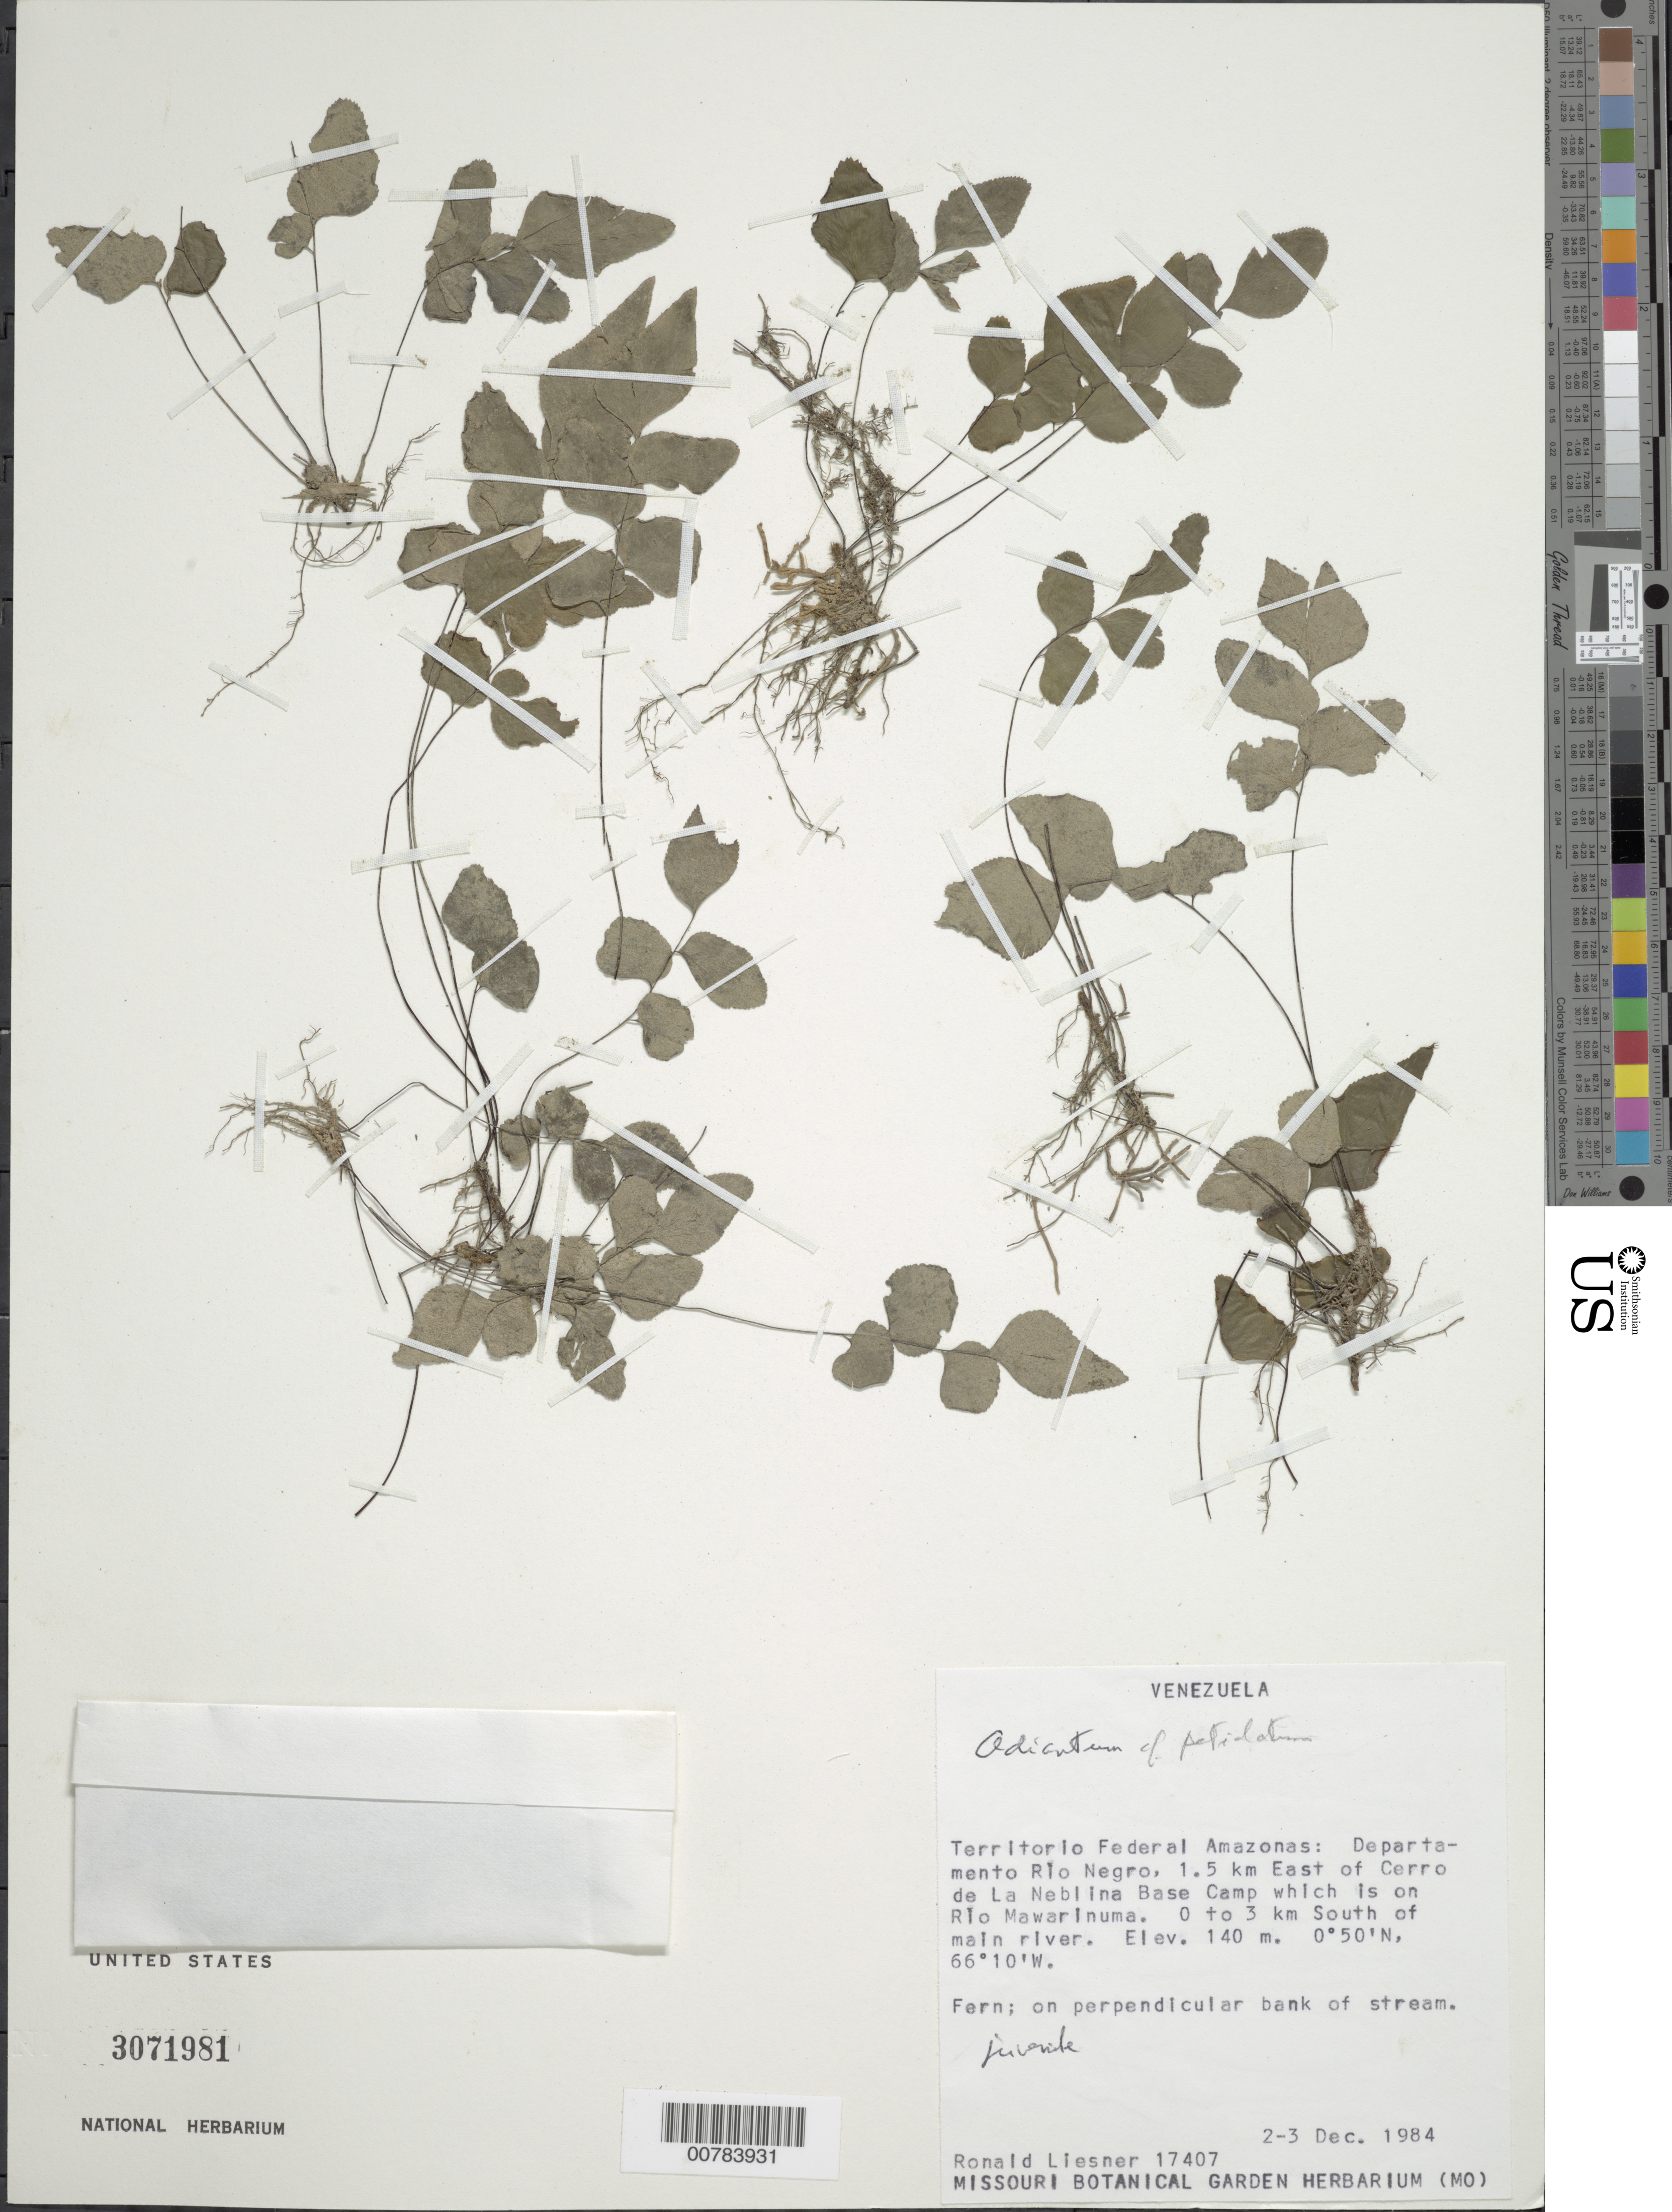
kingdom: Plantae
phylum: Tracheophyta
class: Polypodiopsida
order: Polypodiales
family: Pteridaceae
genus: Adiantum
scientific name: Adiantum nudum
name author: A.R. Sm.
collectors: R. L. Liesner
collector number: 17407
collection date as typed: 2-Dec-84 to 3-Dec-84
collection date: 1984-12-02/1984-12-03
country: Venezuela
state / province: Amazonas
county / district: Río Negro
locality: Río Mawarinuma, 1.5 km E of Cerro de La Neblina Base Camp, 0-3 km S of main river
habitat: Perpendicular bank of stream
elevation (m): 140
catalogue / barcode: US 3071981